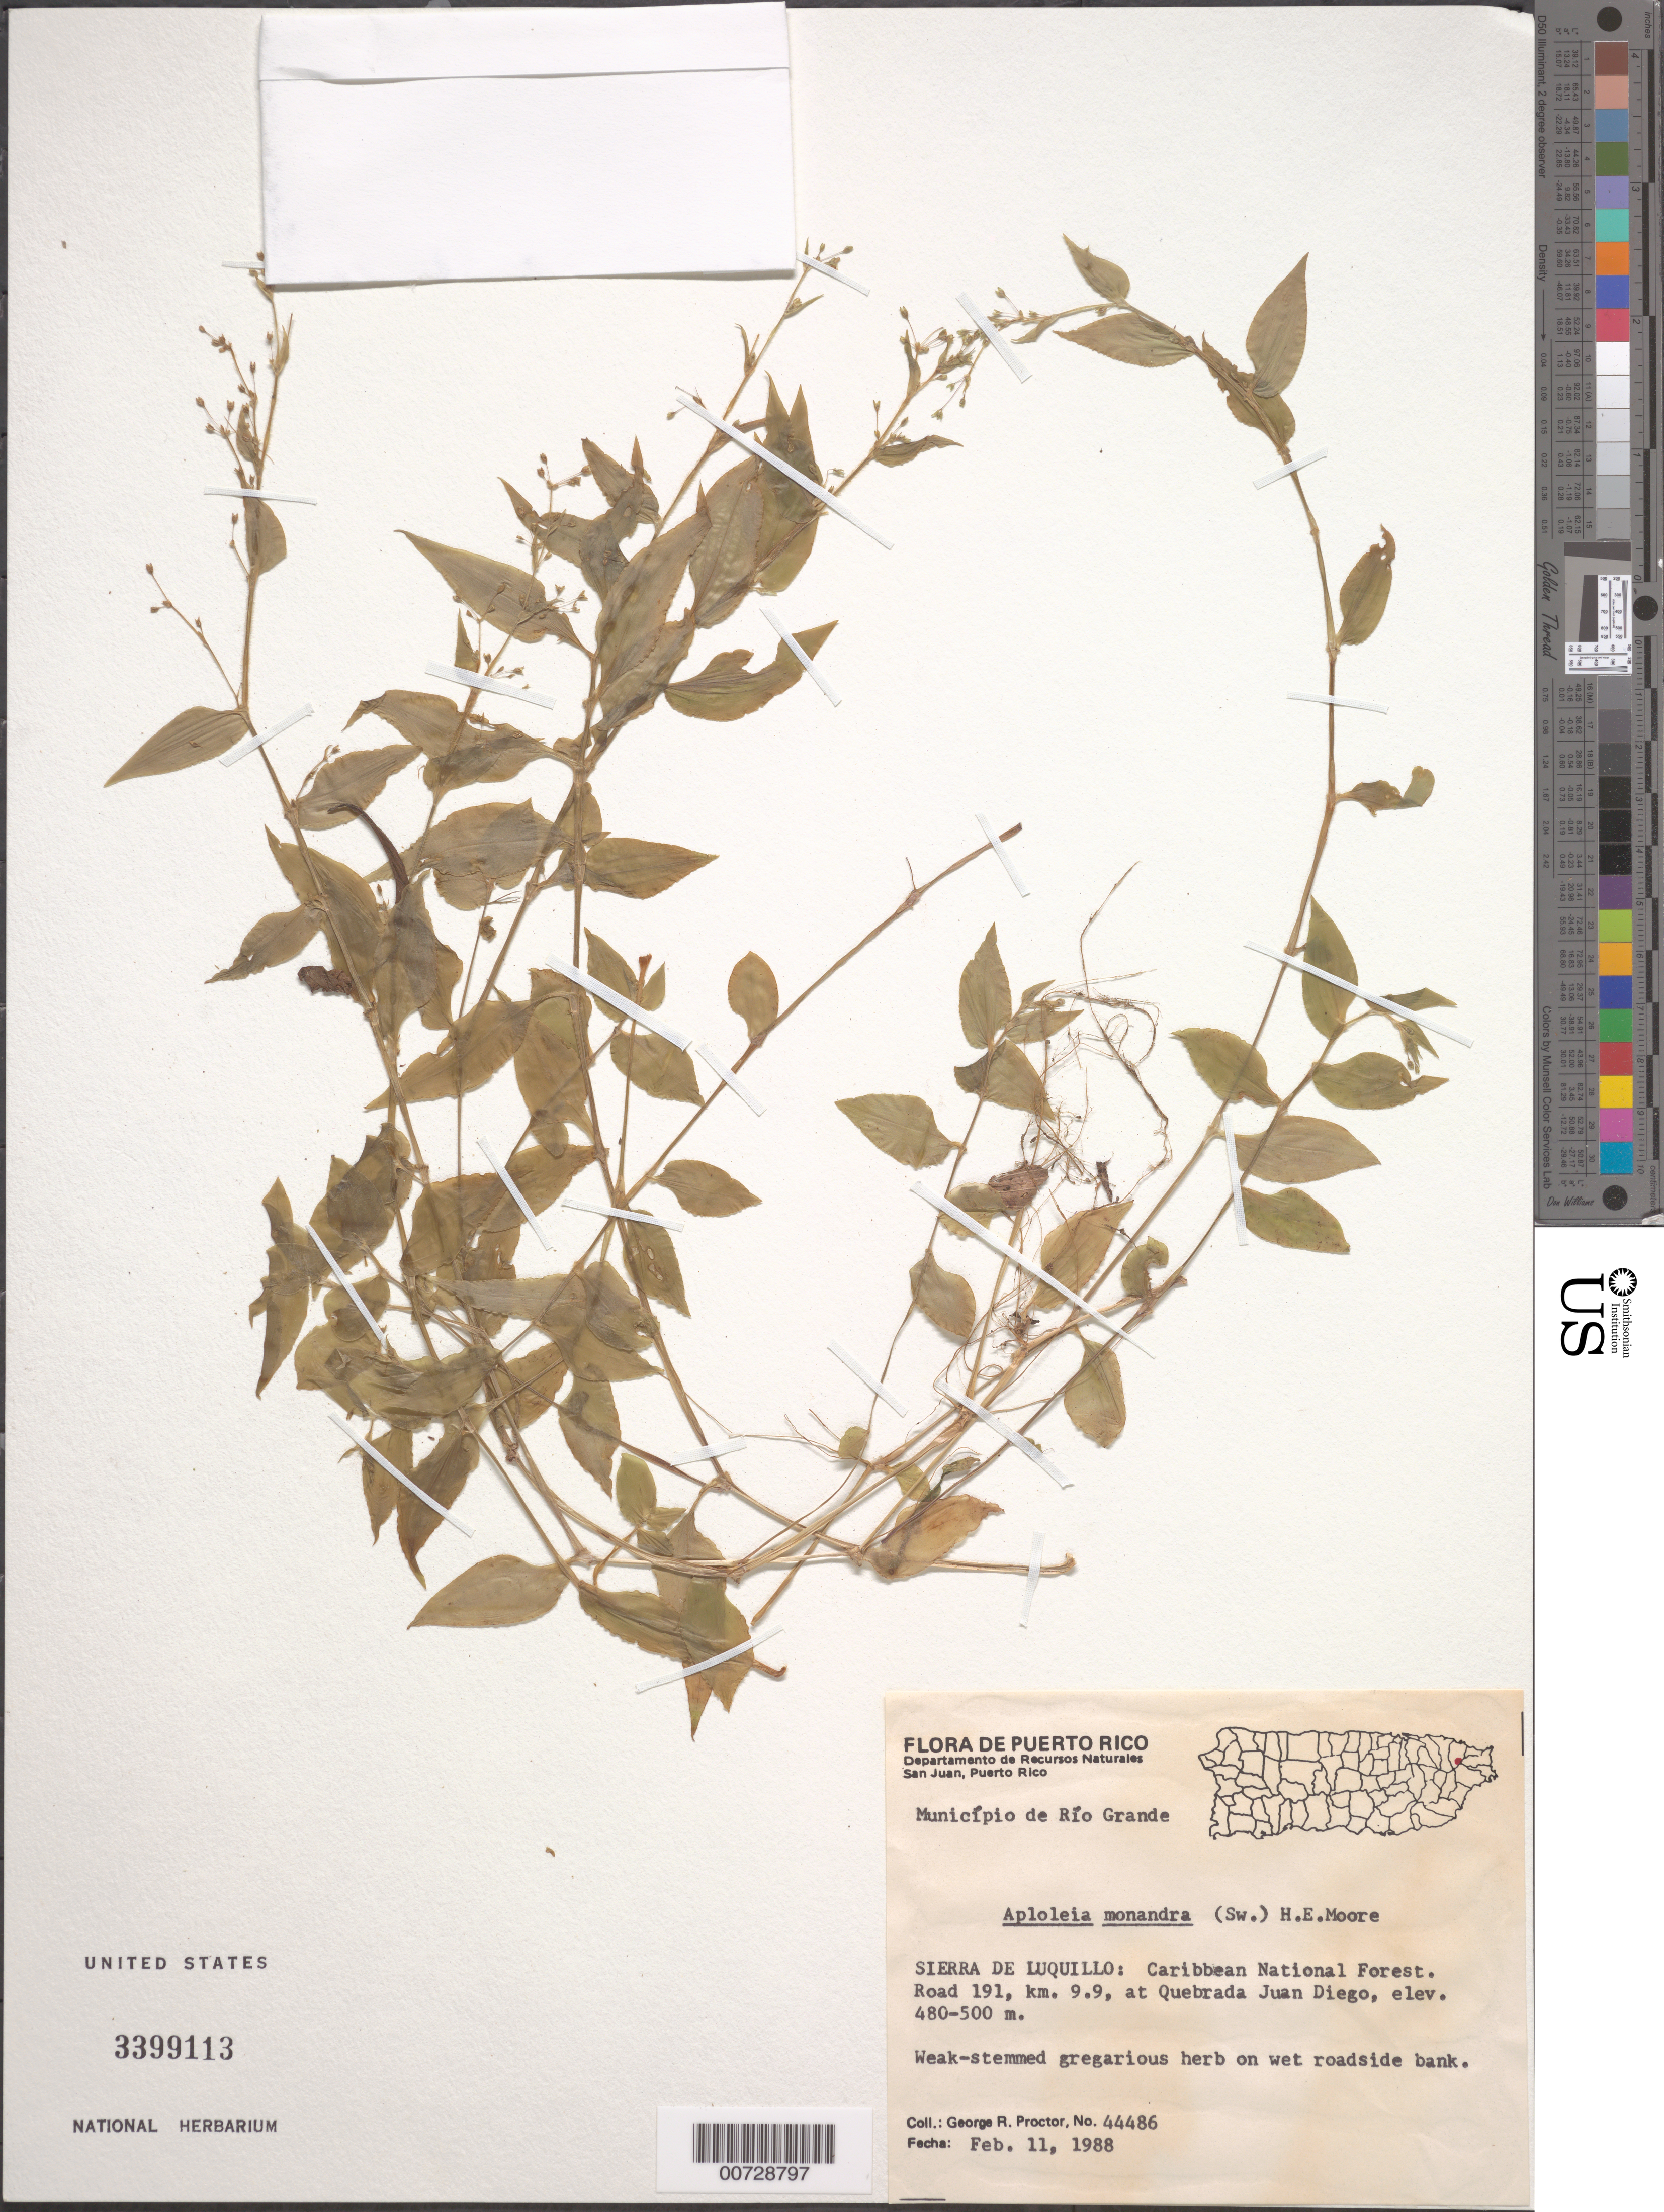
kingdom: Plantae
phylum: Tracheophyta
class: Liliopsida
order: Commelinales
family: Commelinaceae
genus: Callisia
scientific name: Callisia monandra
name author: (Sw.) Schult. & Schult. f.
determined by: Strong, Mark T., (BOT), Smithsonian Institution - National Museum of Natural History (UNITED STATES)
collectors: G. R. Proctor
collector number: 44486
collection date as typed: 11 Feb 1988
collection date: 1988-02-11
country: Puerto Rico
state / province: Río Grande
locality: Mun. Río Grande, Sierra de Luquillo: Carib. Natl. Forest, Road 191, km 9.9, at Quebrada Juan Diego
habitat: Wet roadside bank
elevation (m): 480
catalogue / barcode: US 3399113